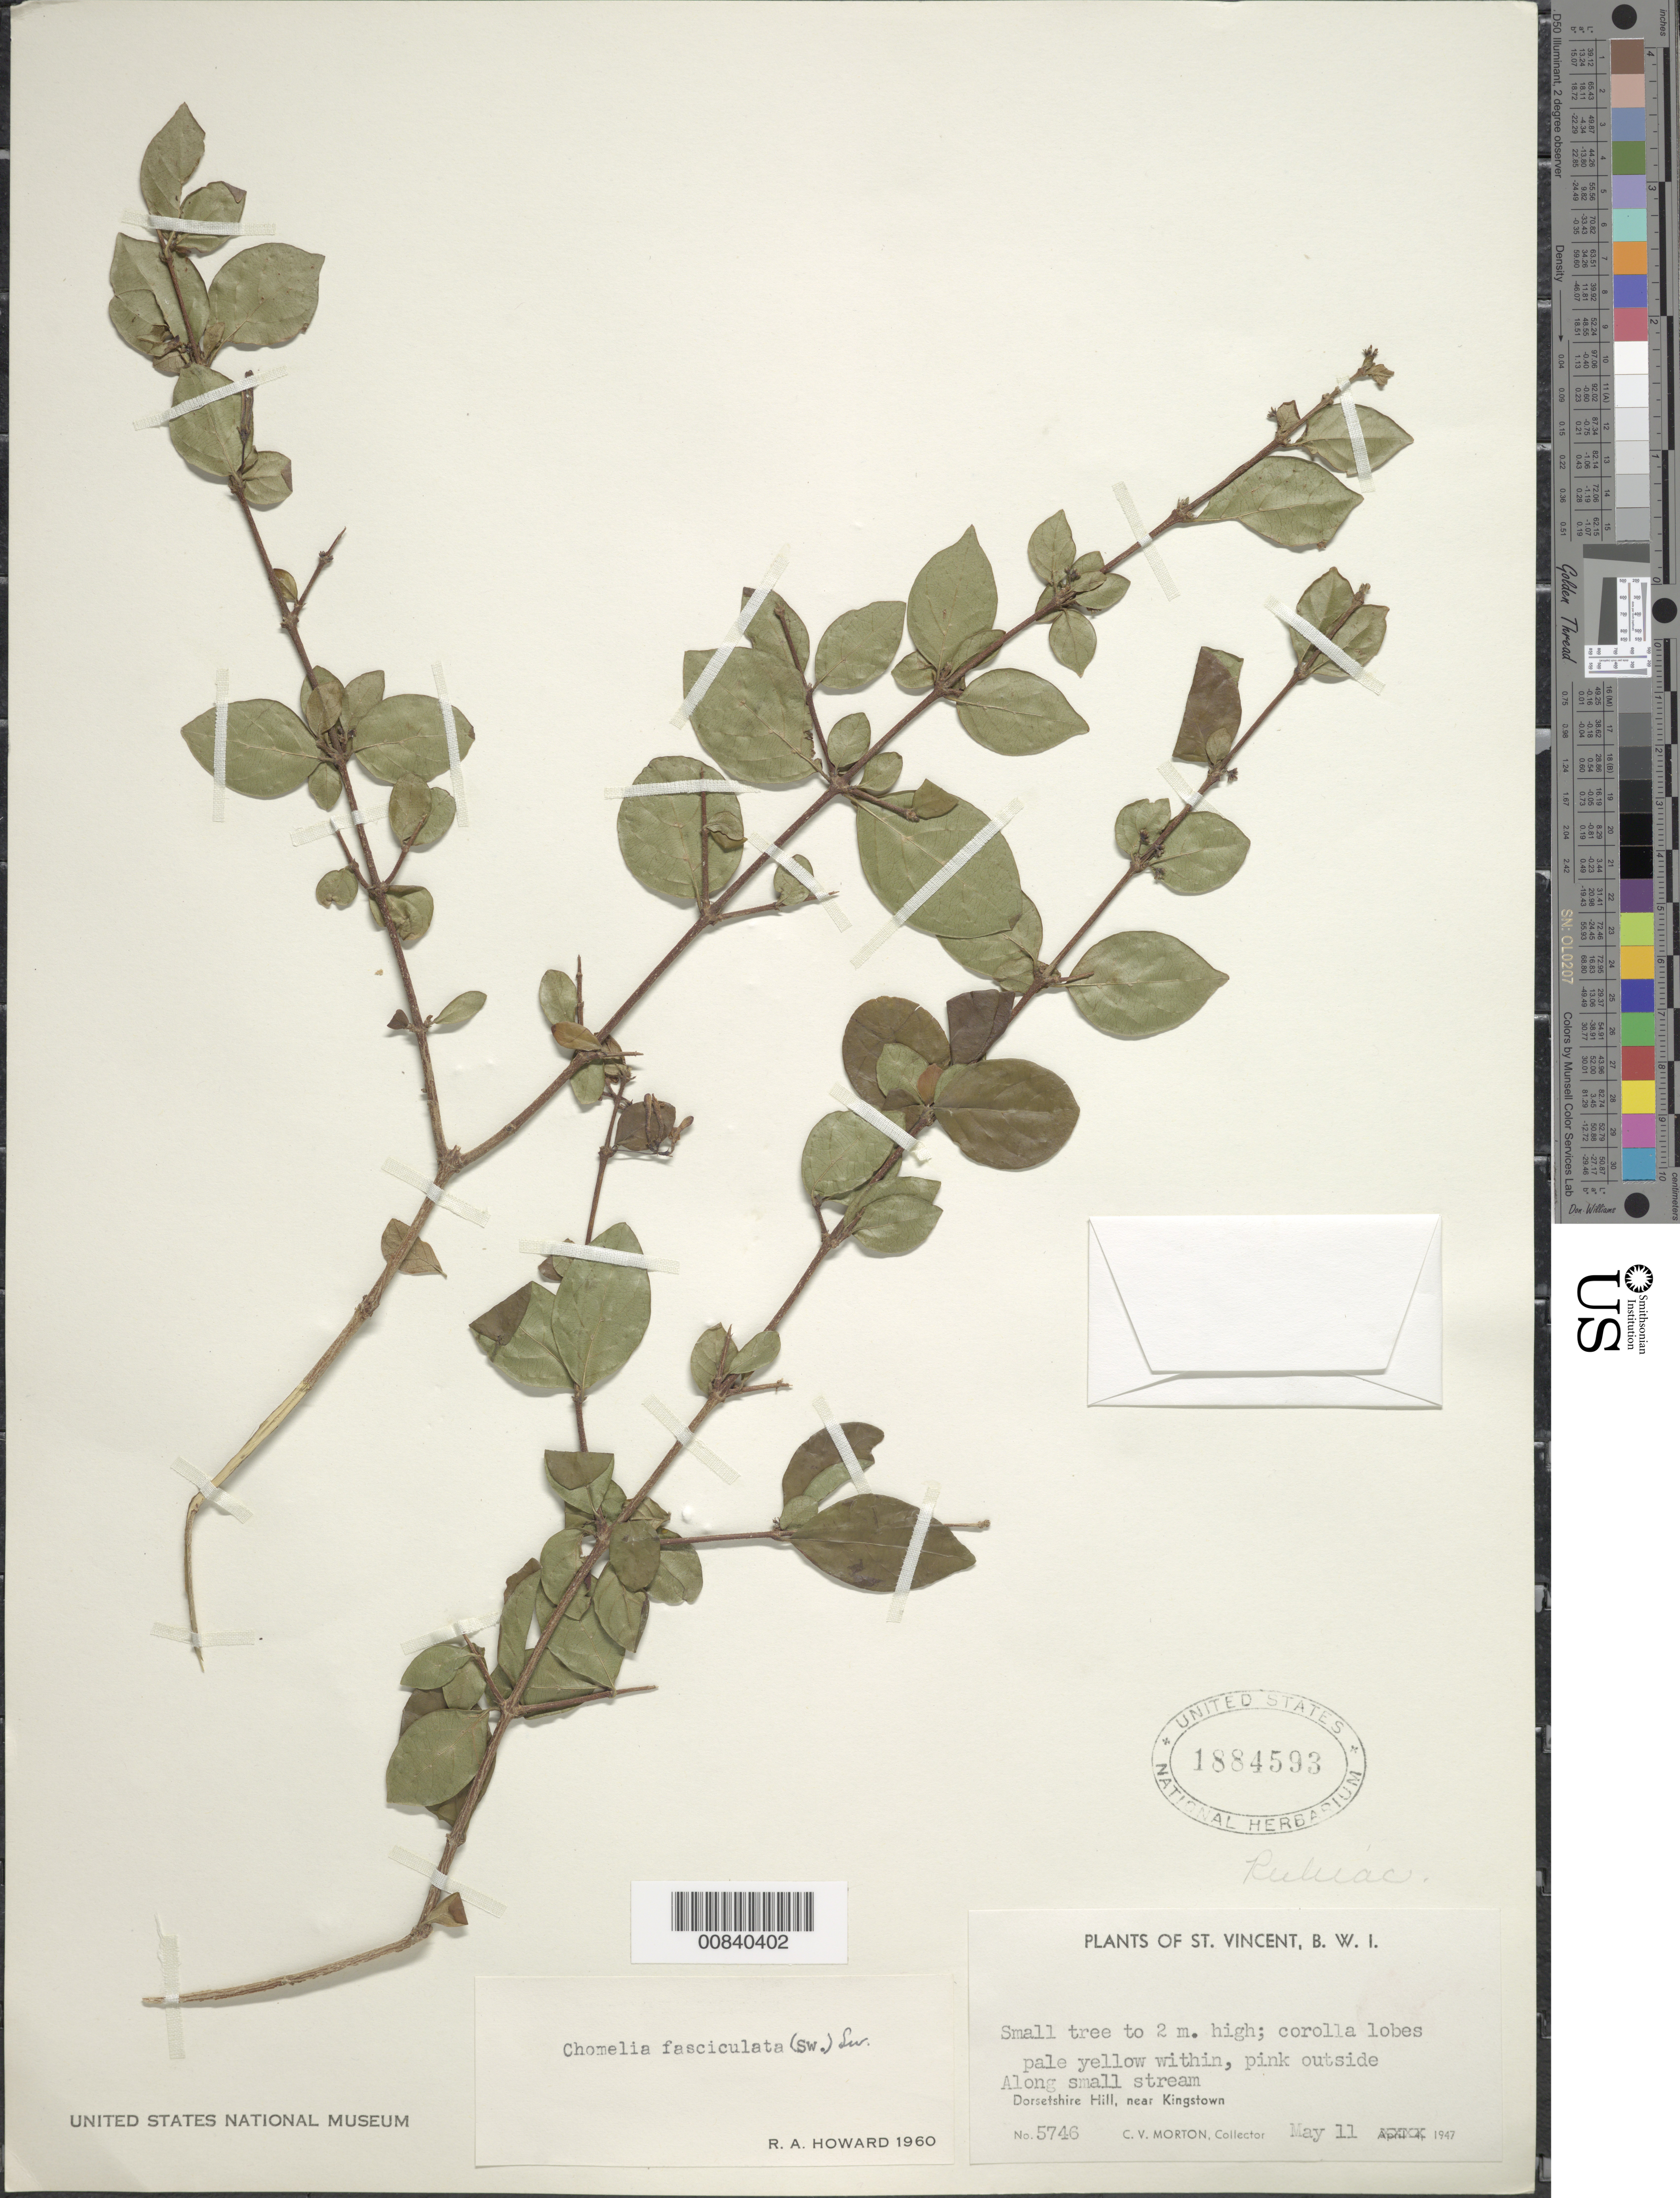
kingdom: Plantae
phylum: Tracheophyta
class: Magnoliopsida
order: Gentianales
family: Rubiaceae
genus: Chomelia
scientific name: Chomelia fasciculata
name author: (Sw.) Sw.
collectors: C. V. Morton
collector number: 5746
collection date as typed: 11 May 1947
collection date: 1947-05-11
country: St. Vincent - Grenadines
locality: Dorsetshire Hill, near Kingstown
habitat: Along small stream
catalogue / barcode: US 1884593